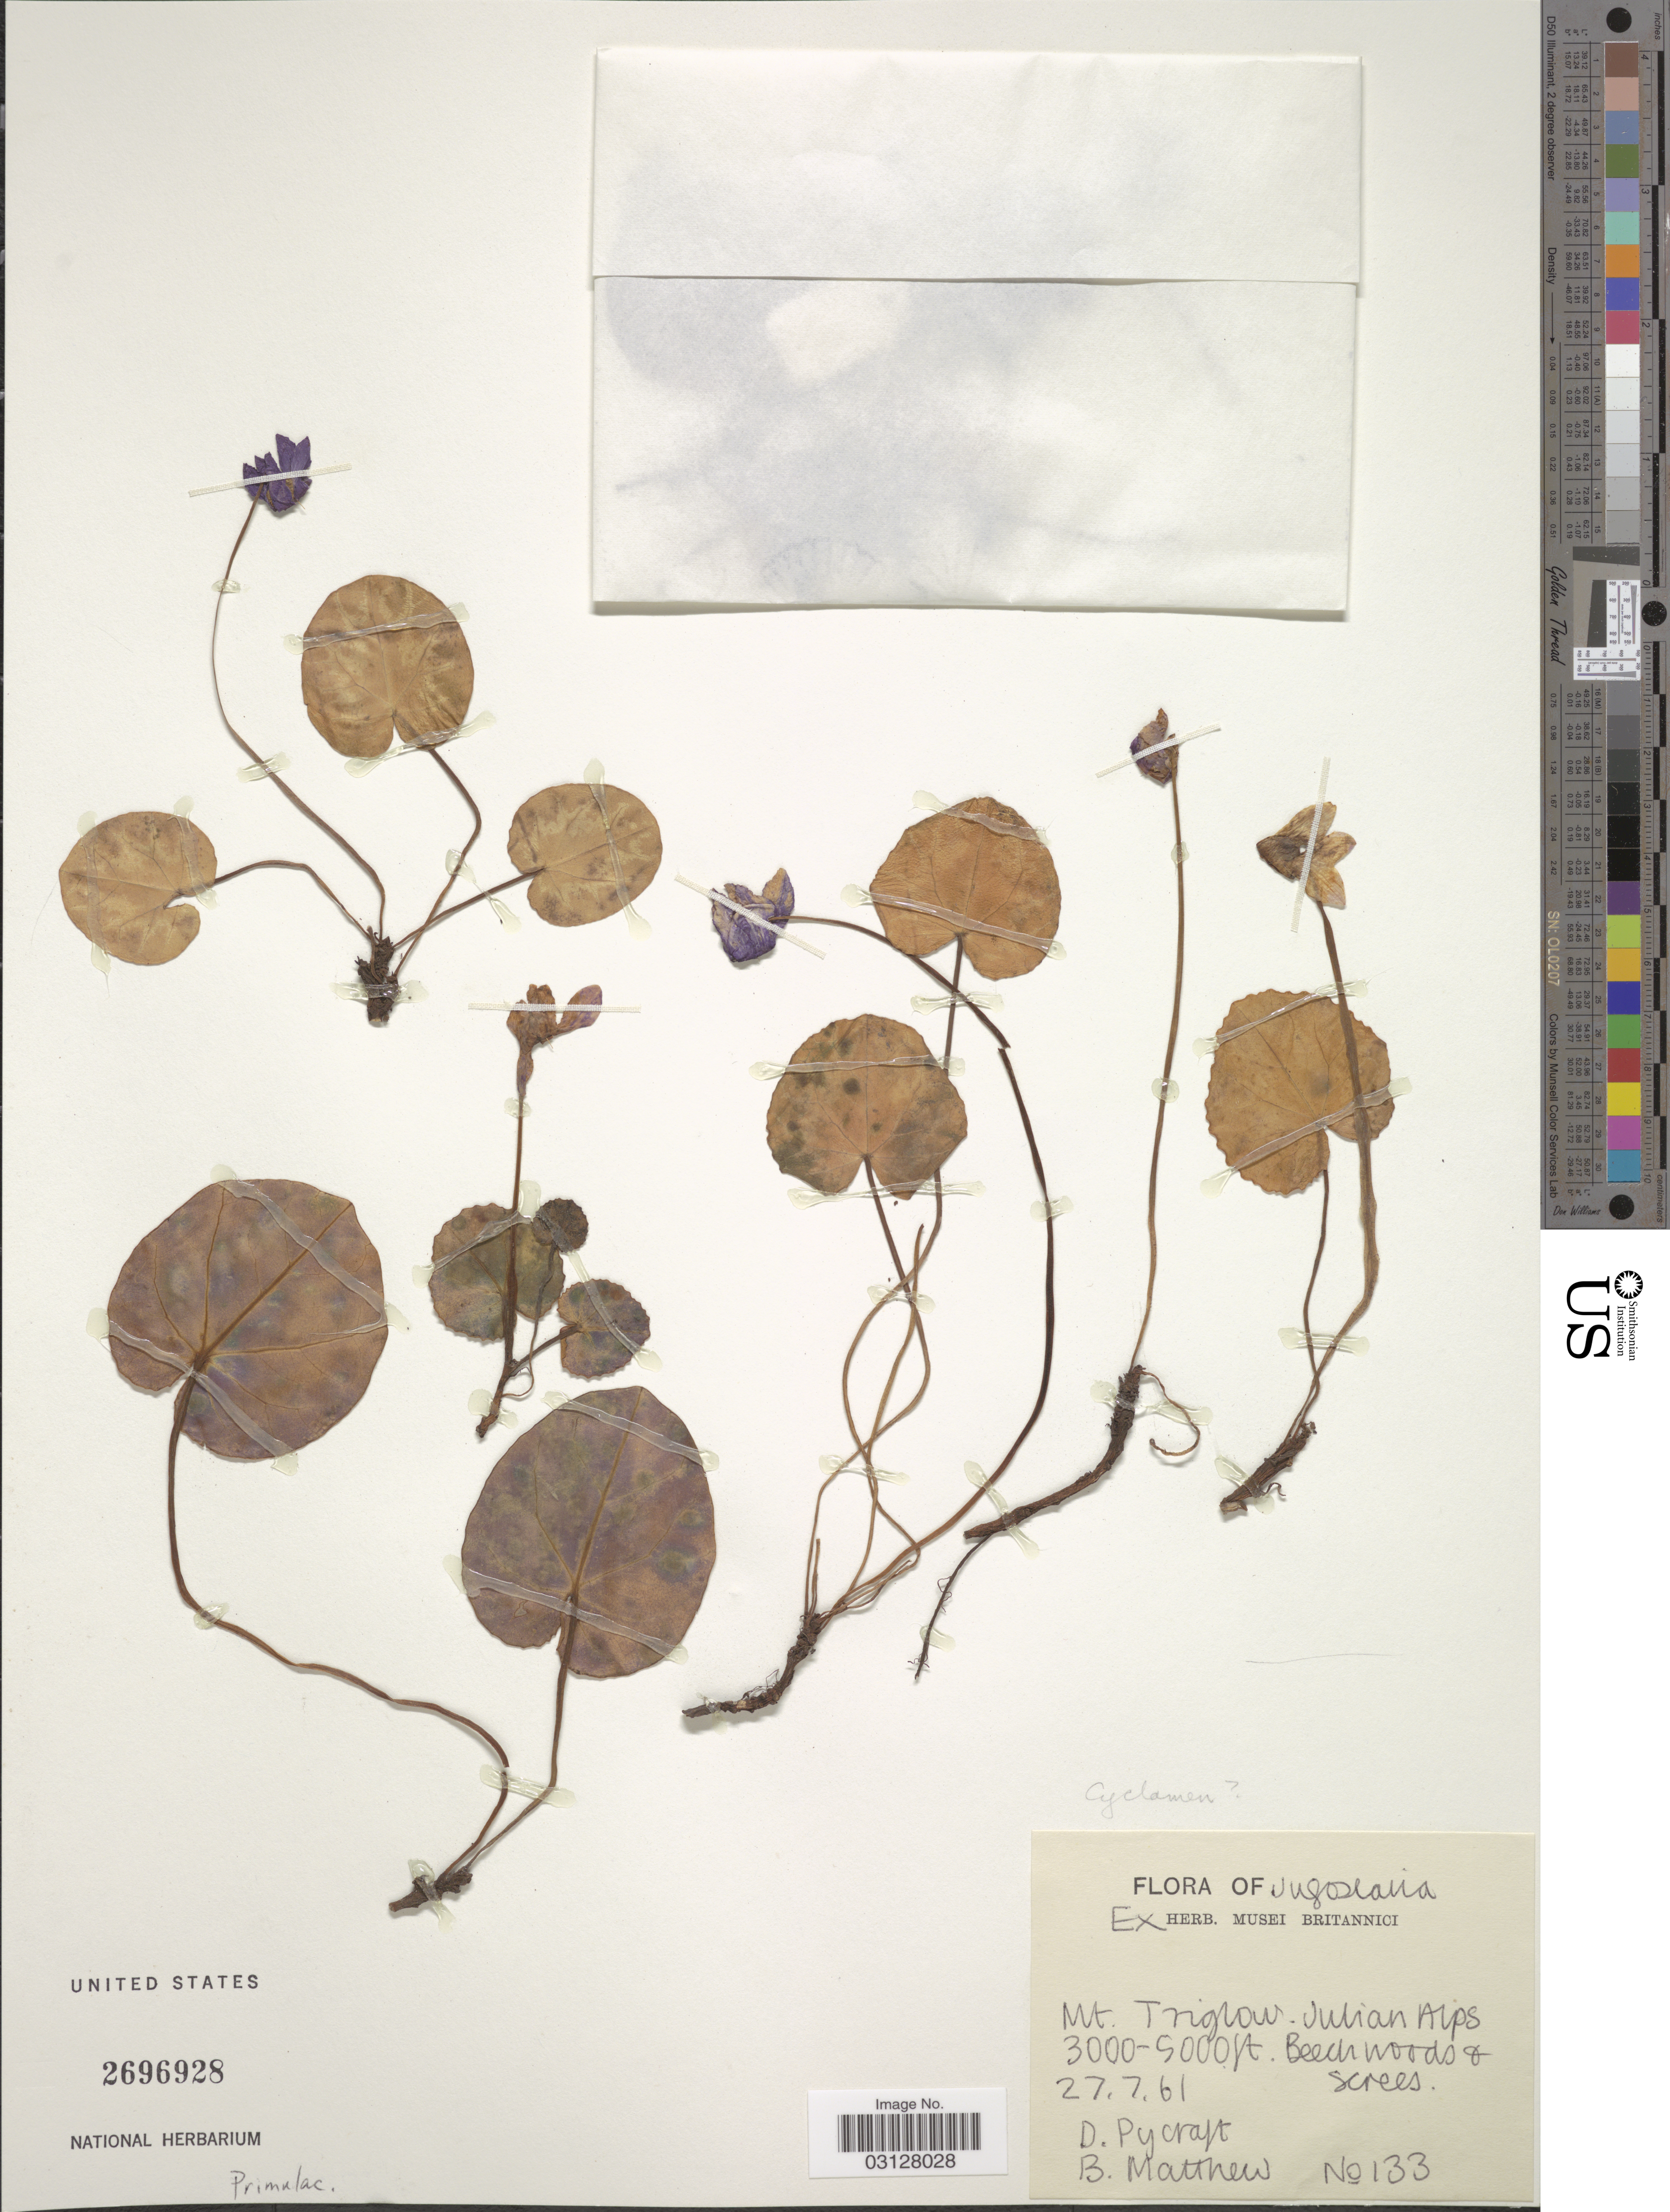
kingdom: Plantae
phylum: Tracheophyta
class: Magnoliopsida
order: Ericales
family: Primulaceae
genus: Cyclamen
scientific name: Cyclamen sp.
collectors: D. Pycraft & B. Matthew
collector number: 133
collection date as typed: Transcribed d/m/y: 27/7/61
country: Slovenia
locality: Mt. Triglav. Julian Alps.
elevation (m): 914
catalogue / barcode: US 2696928